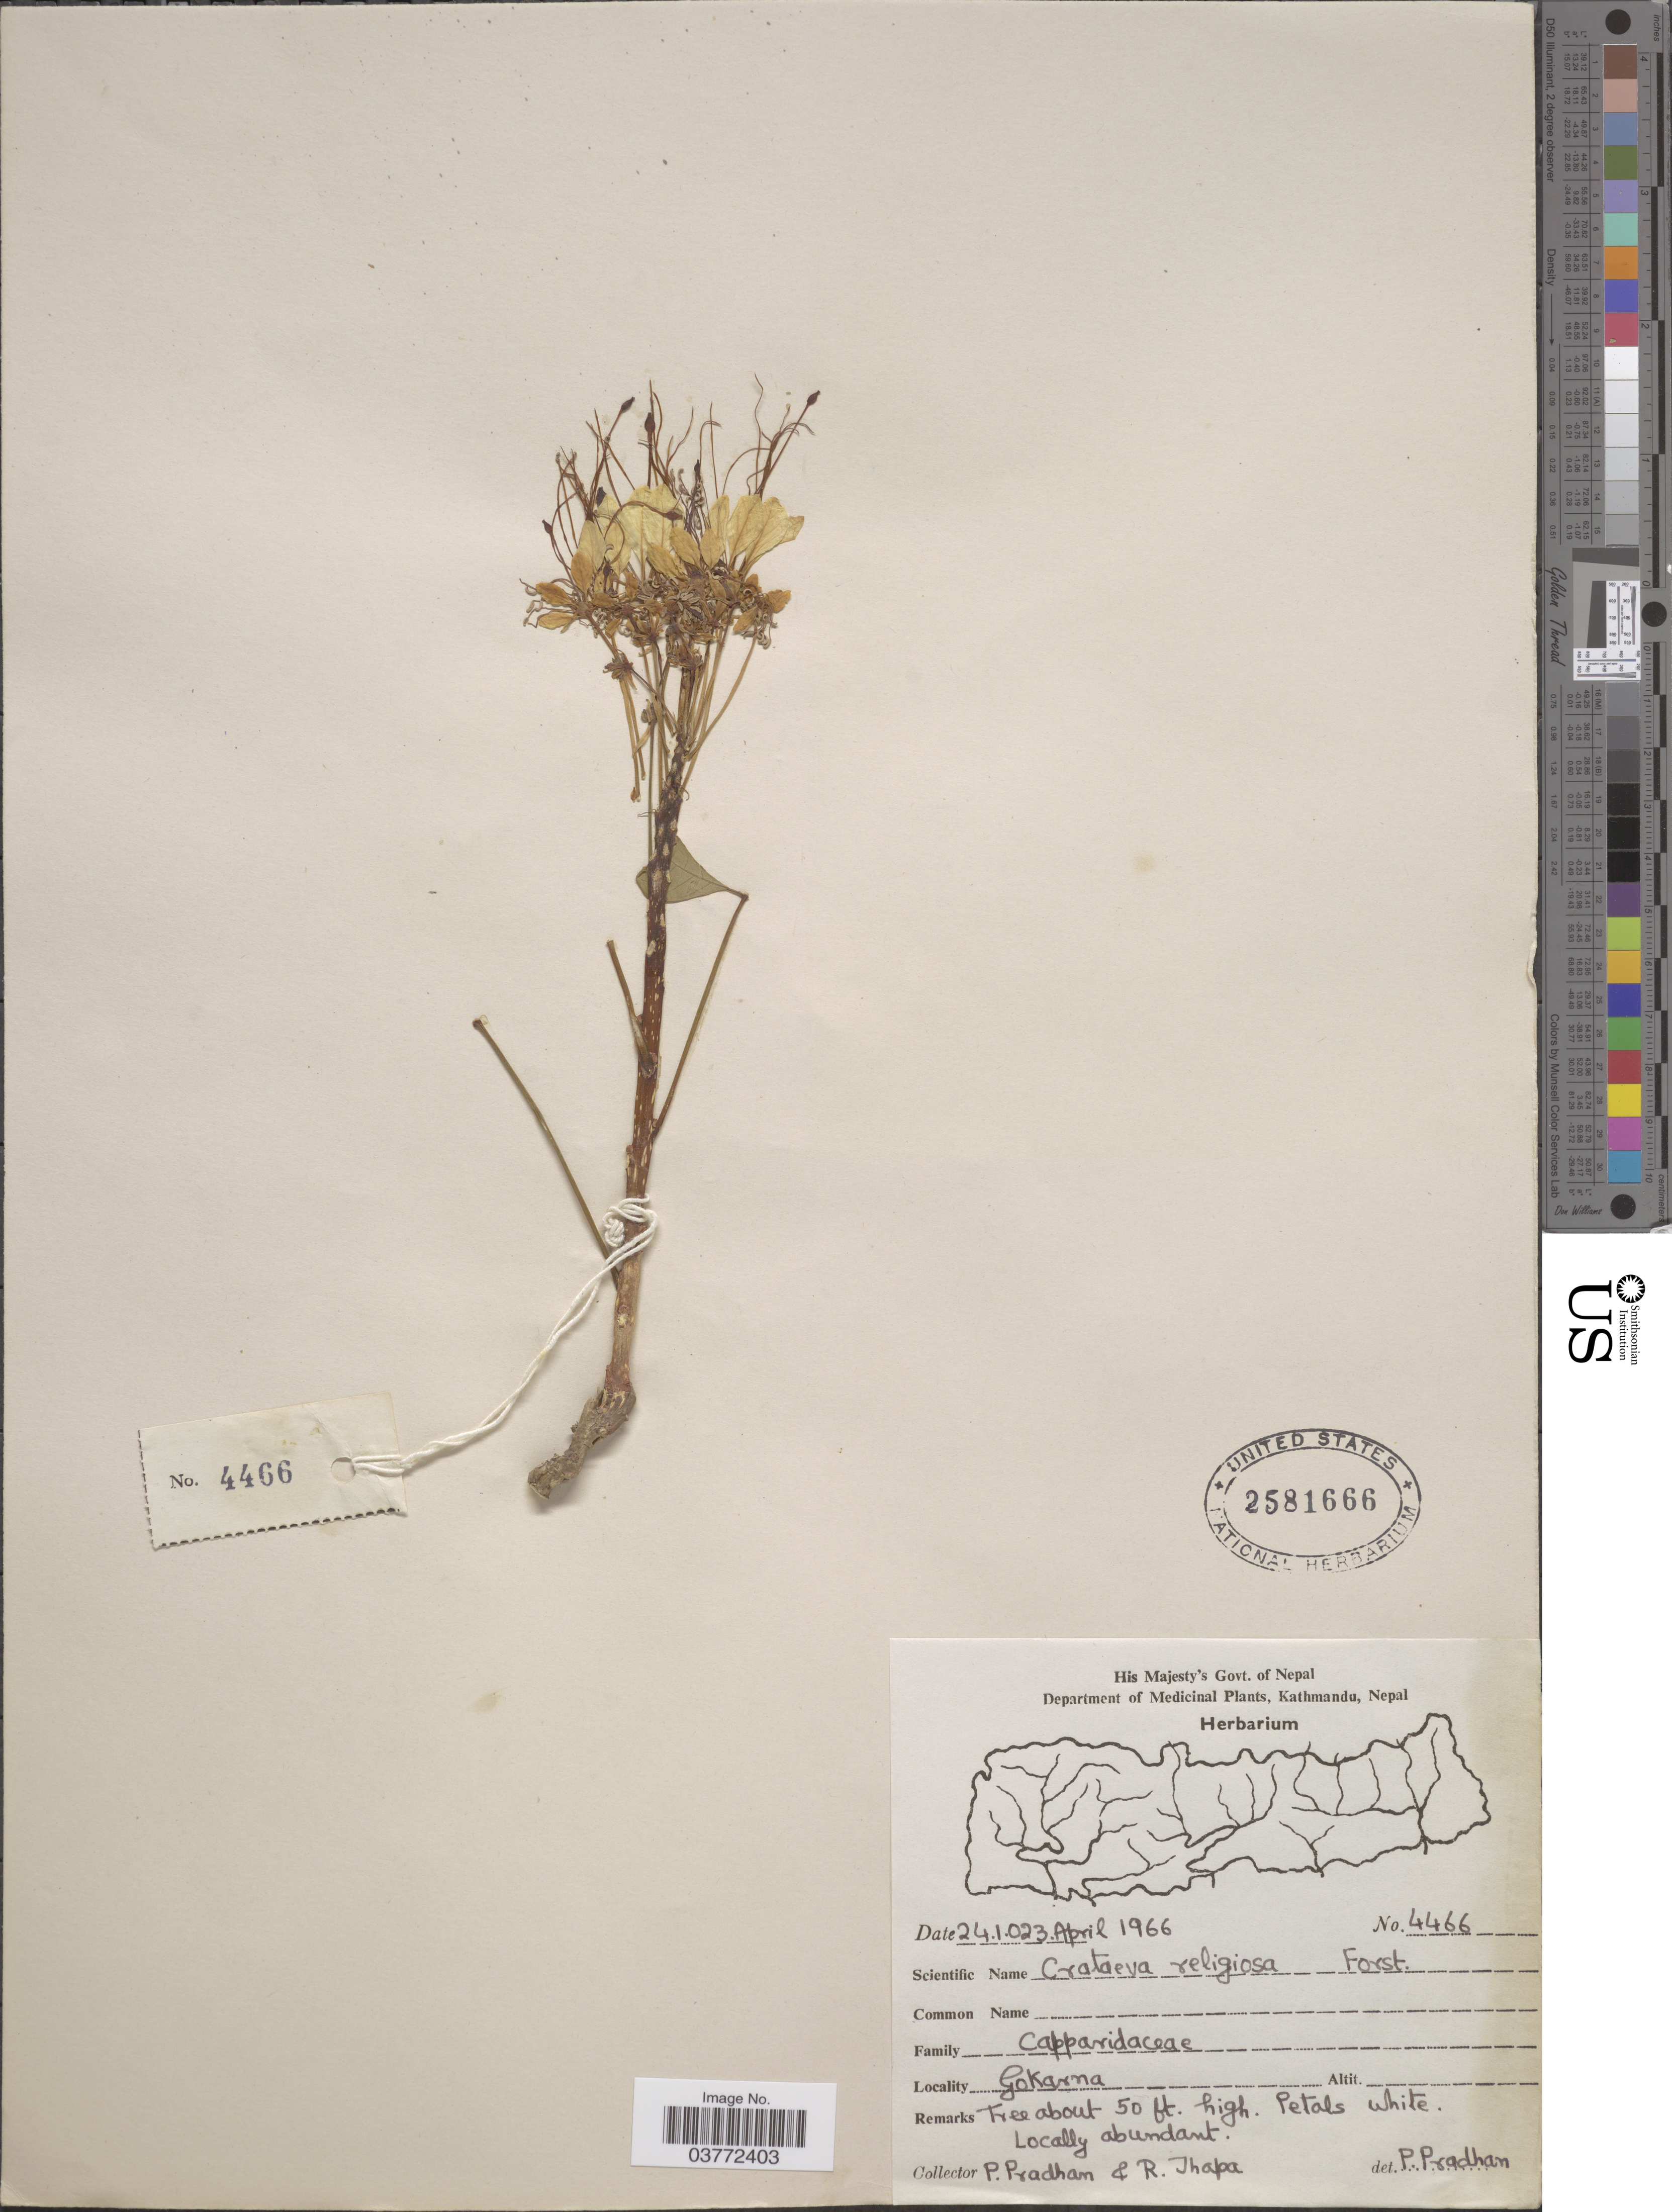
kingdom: Plantae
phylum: Tracheophyta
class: Magnoliopsida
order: Brassicales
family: Capparaceae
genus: Crateva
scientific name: Crateva religiosa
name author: G. Forst.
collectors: P. Pradhan & R. Thapa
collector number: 4466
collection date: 1966-04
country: Nepal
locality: Gokarna.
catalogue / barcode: US 2581666